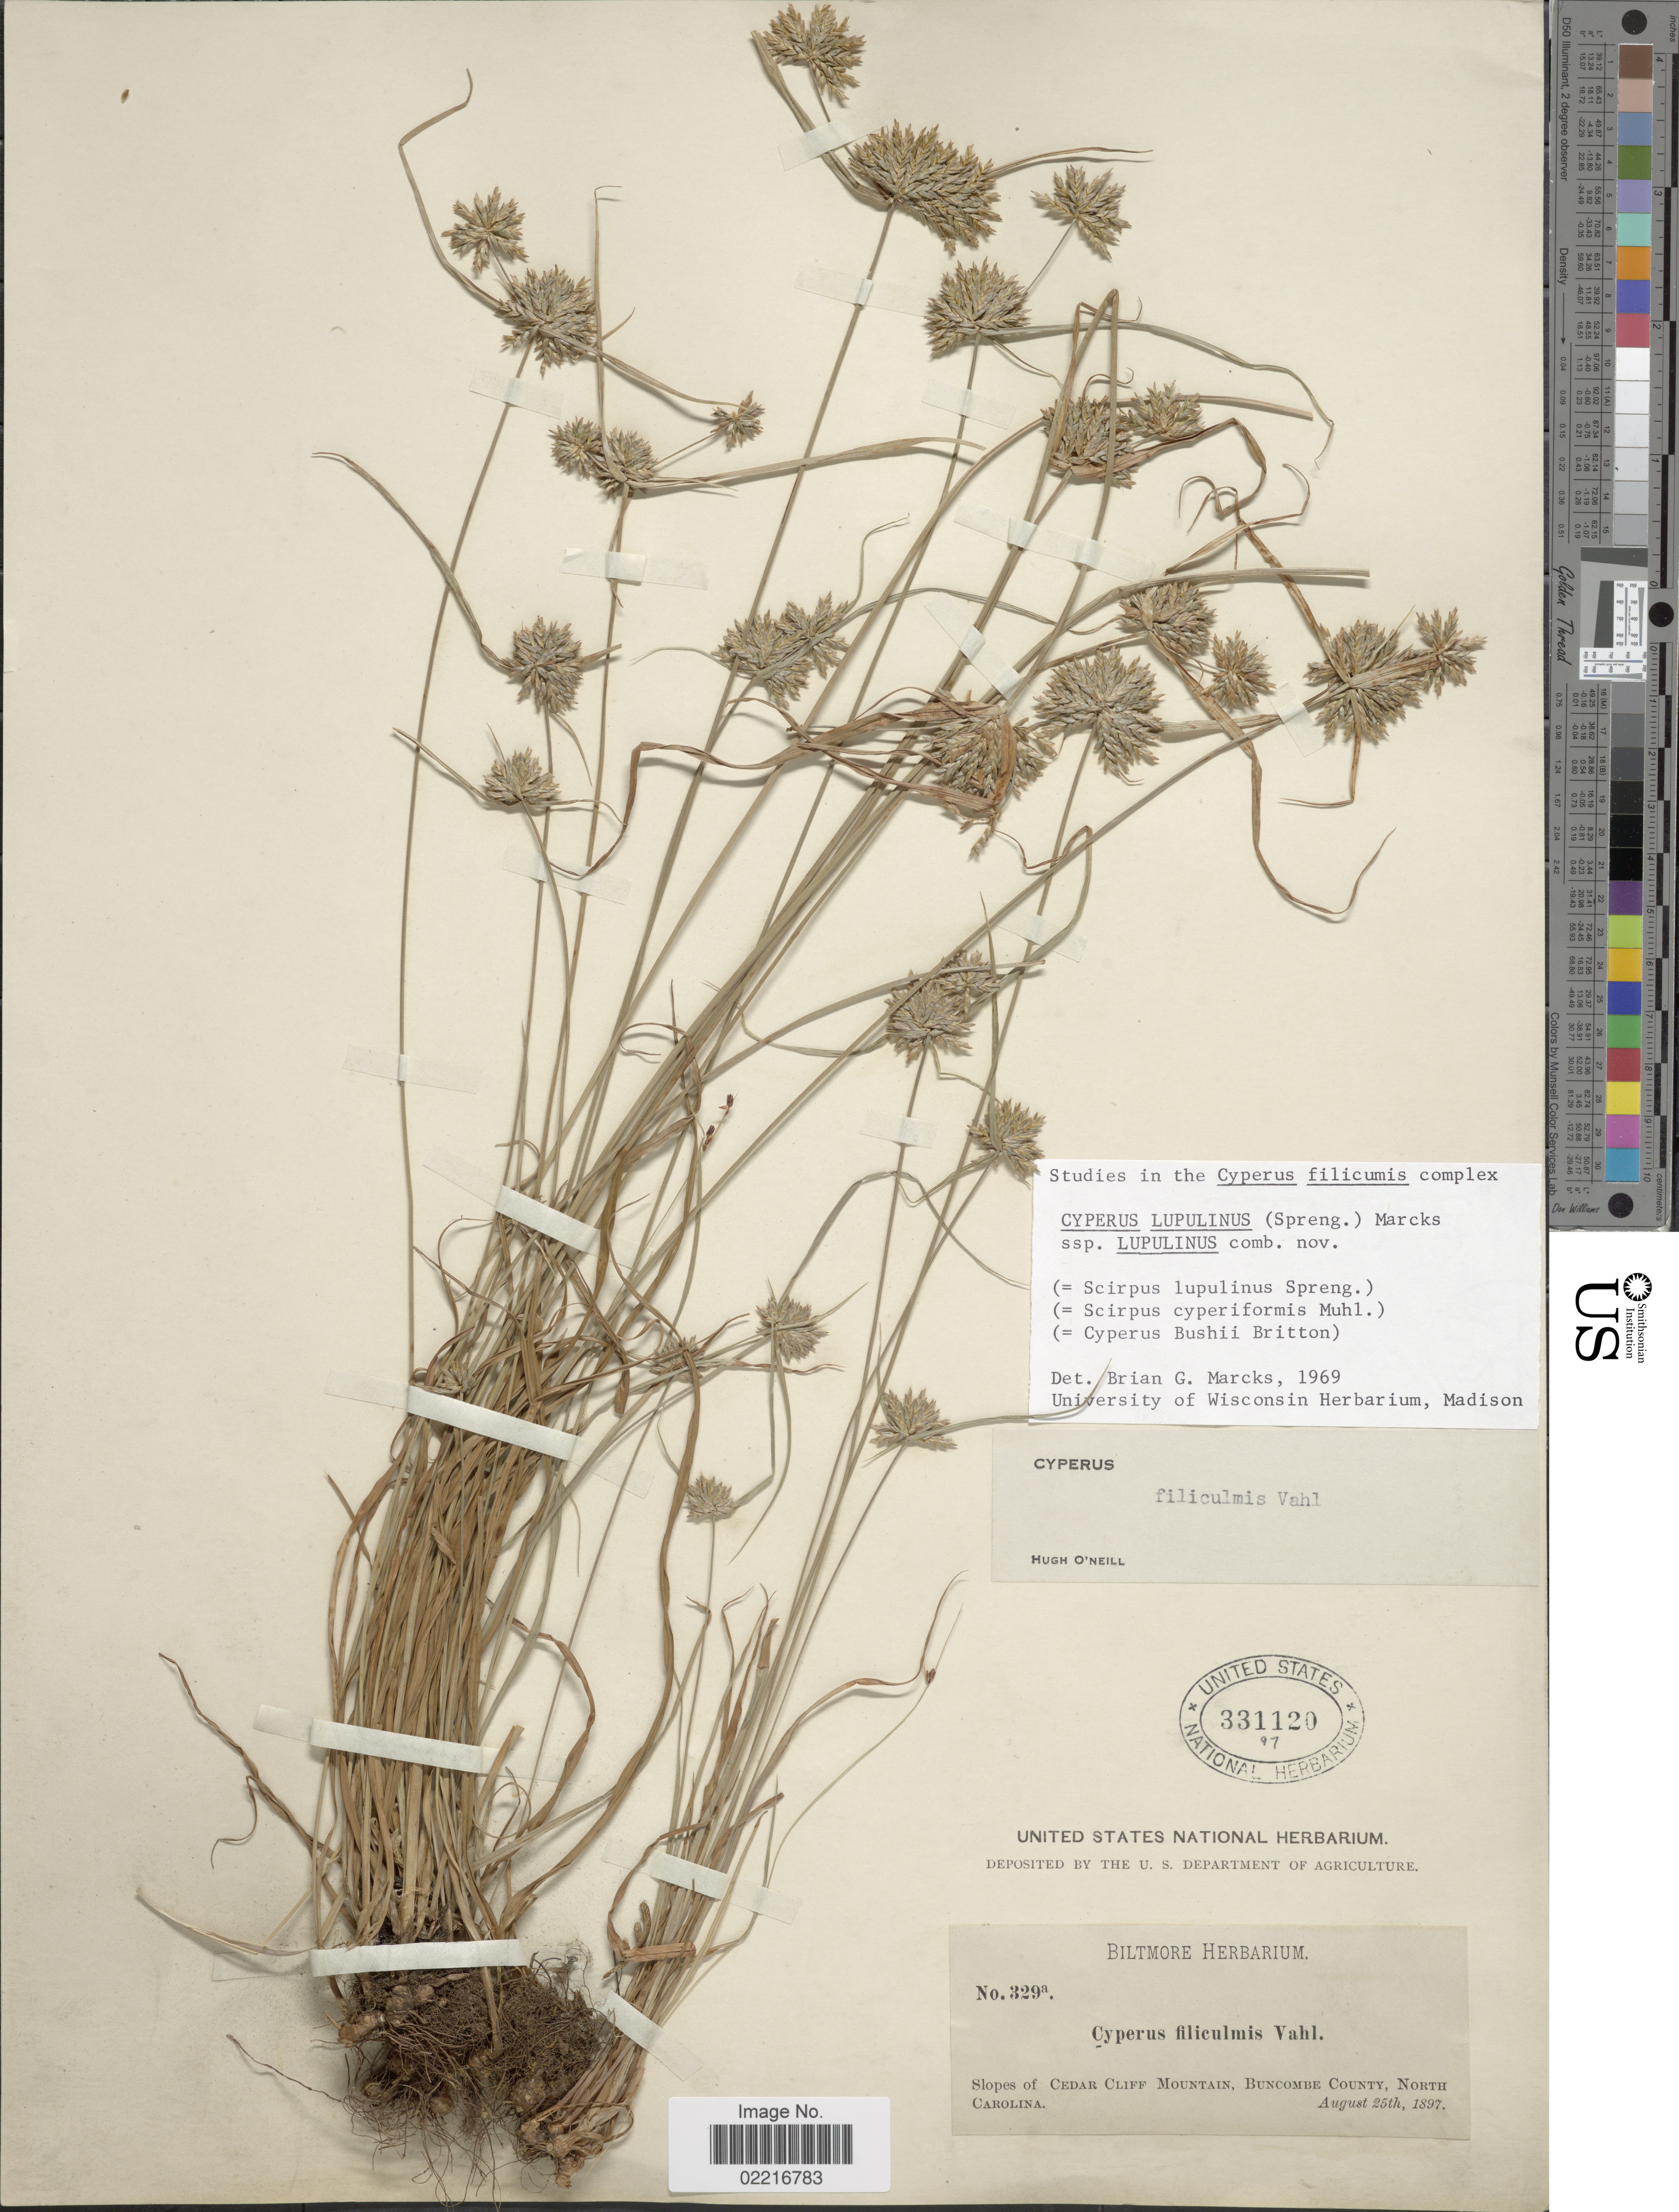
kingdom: Plantae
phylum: Tracheophyta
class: Liliopsida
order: Poales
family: Cyperaceae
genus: Cyperus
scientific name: Cyperus lupulinus subsp. lupulinus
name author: (Spreng.) Marcks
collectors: ex herb. Biltmore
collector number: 329a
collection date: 1897-08-25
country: United States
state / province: North Carolina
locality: Slopes of Cedar Cliff Mountain, Buncombe County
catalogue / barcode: US 331120